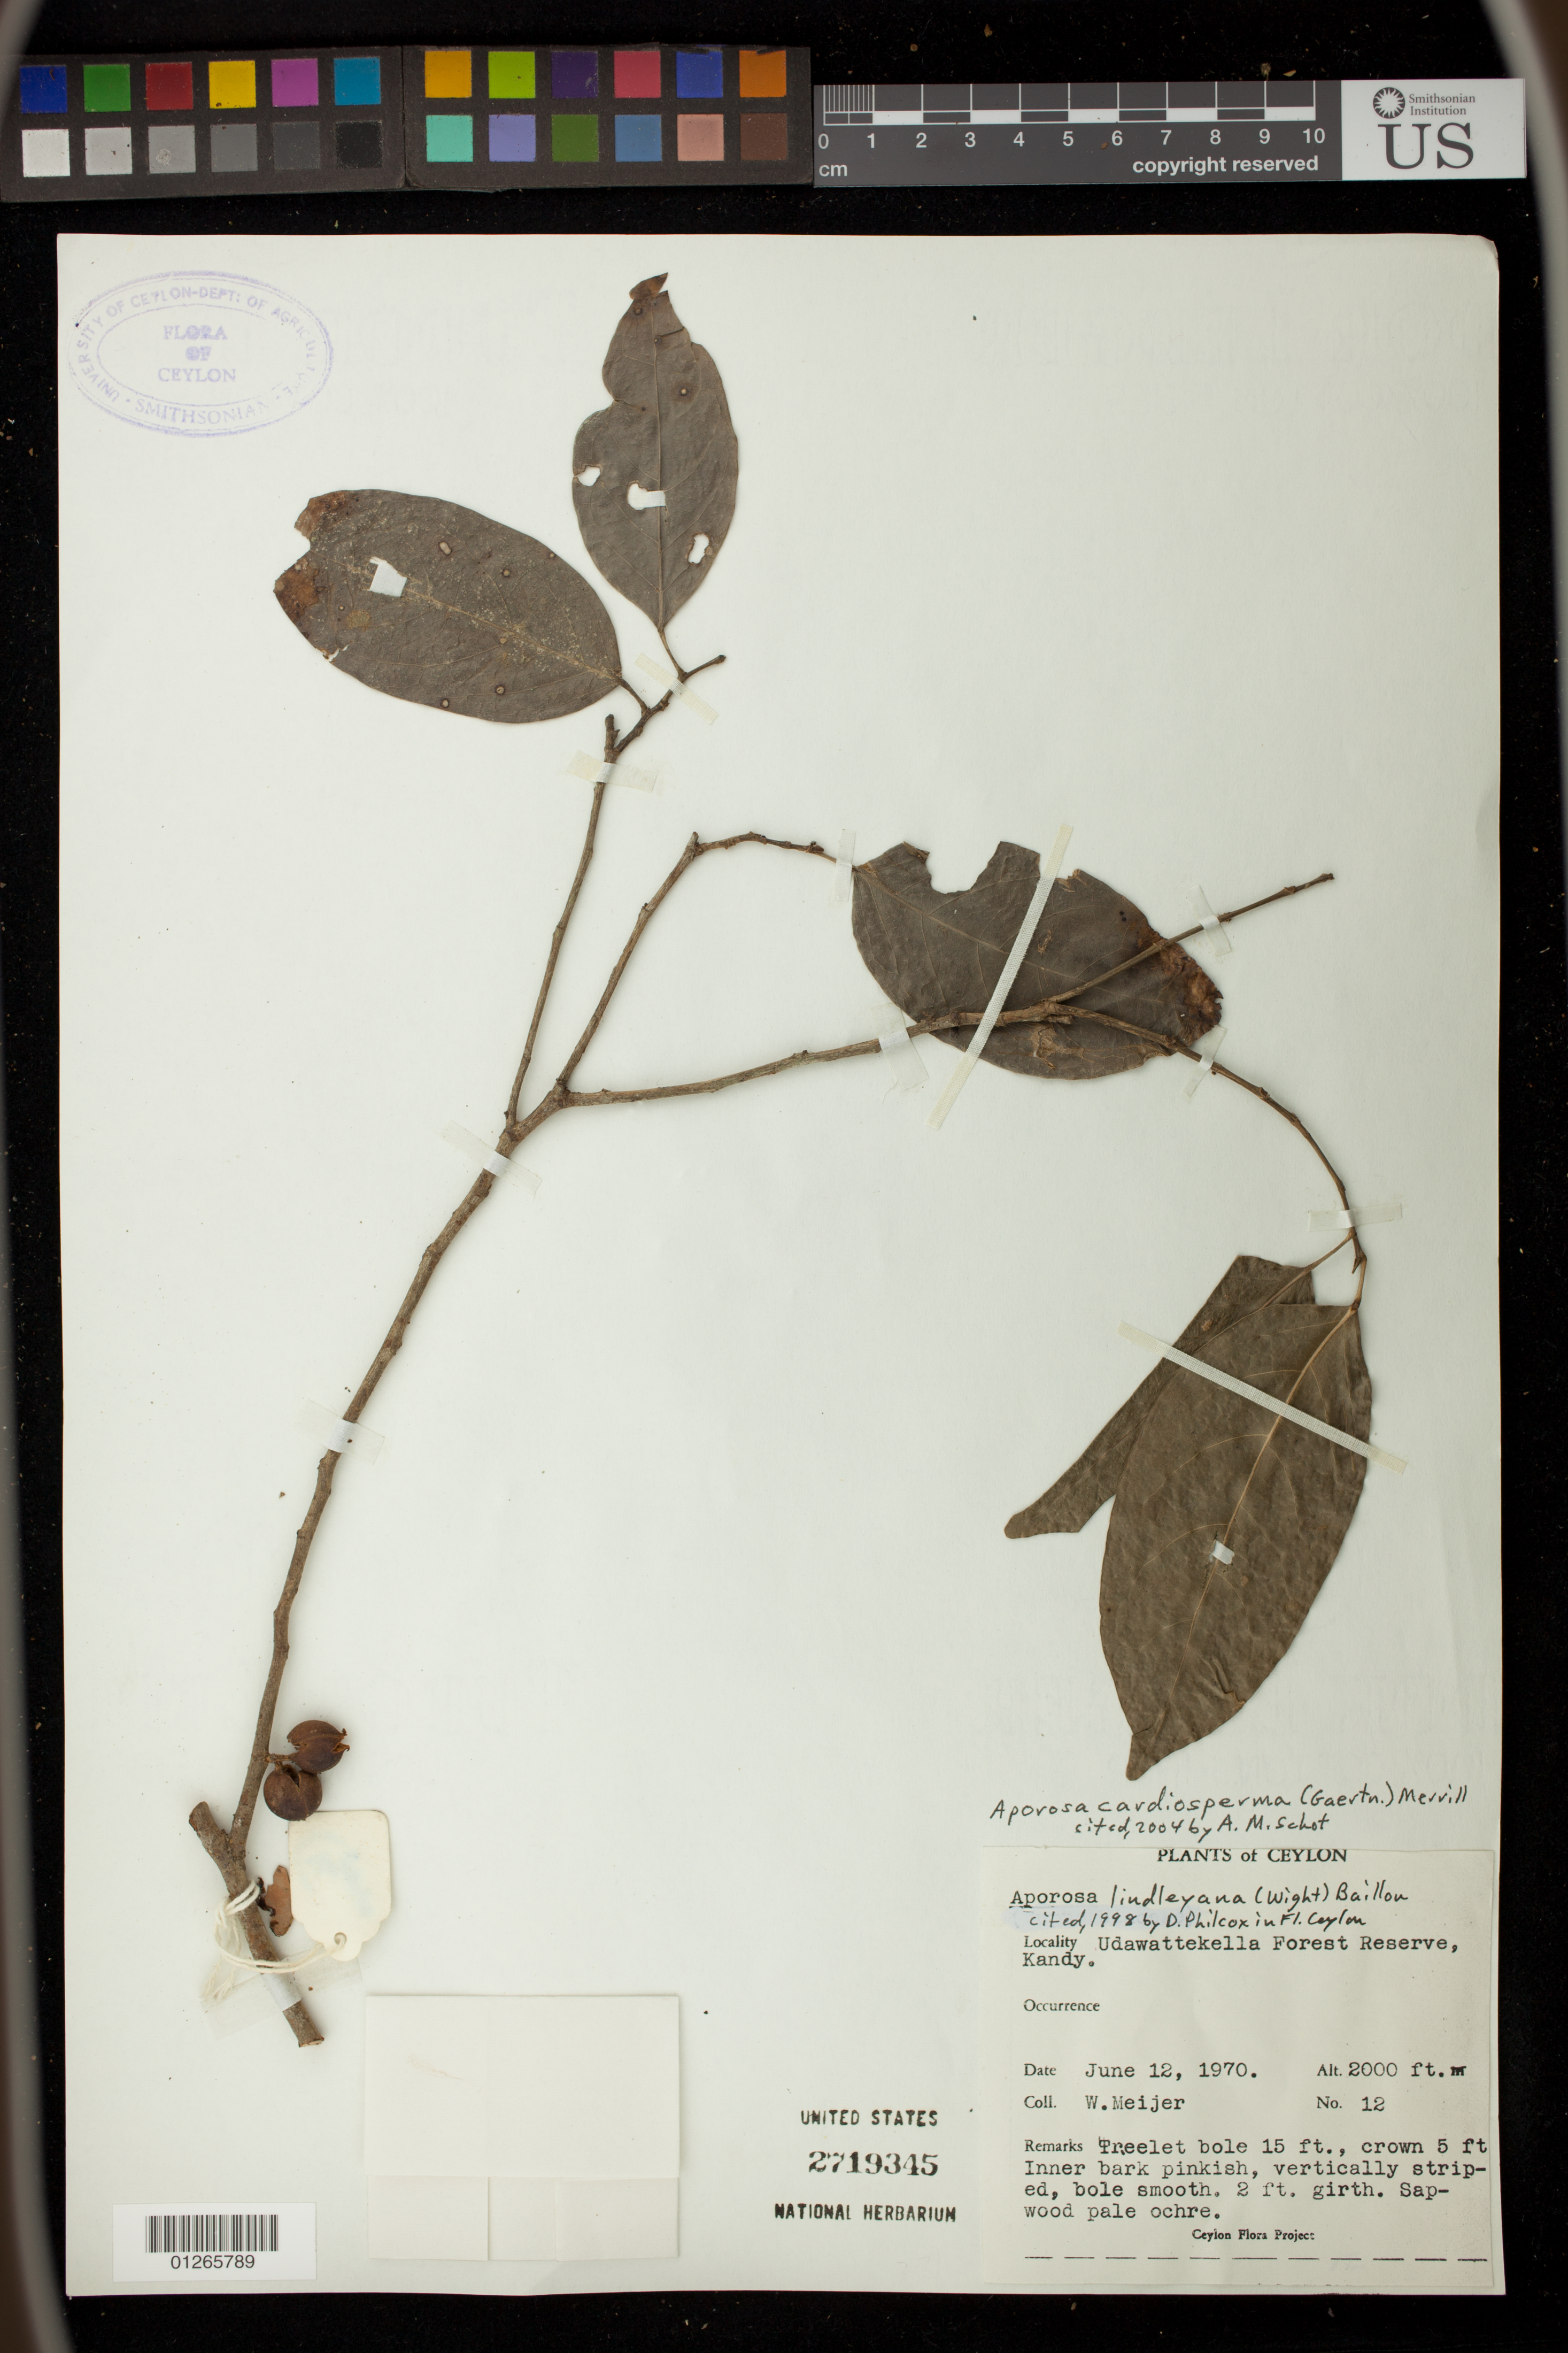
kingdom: Plantae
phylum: Tracheophyta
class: Magnoliopsida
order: Malpighiales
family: Phyllanthaceae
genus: Aporosa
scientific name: Aporosa cardiosperma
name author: (Gaertn.) Merr.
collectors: W. Meijer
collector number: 12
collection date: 1970-06-12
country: Sri Lanka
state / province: Central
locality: Udawattekella Forest Reserve, Kandy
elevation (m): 610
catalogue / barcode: US 2719345